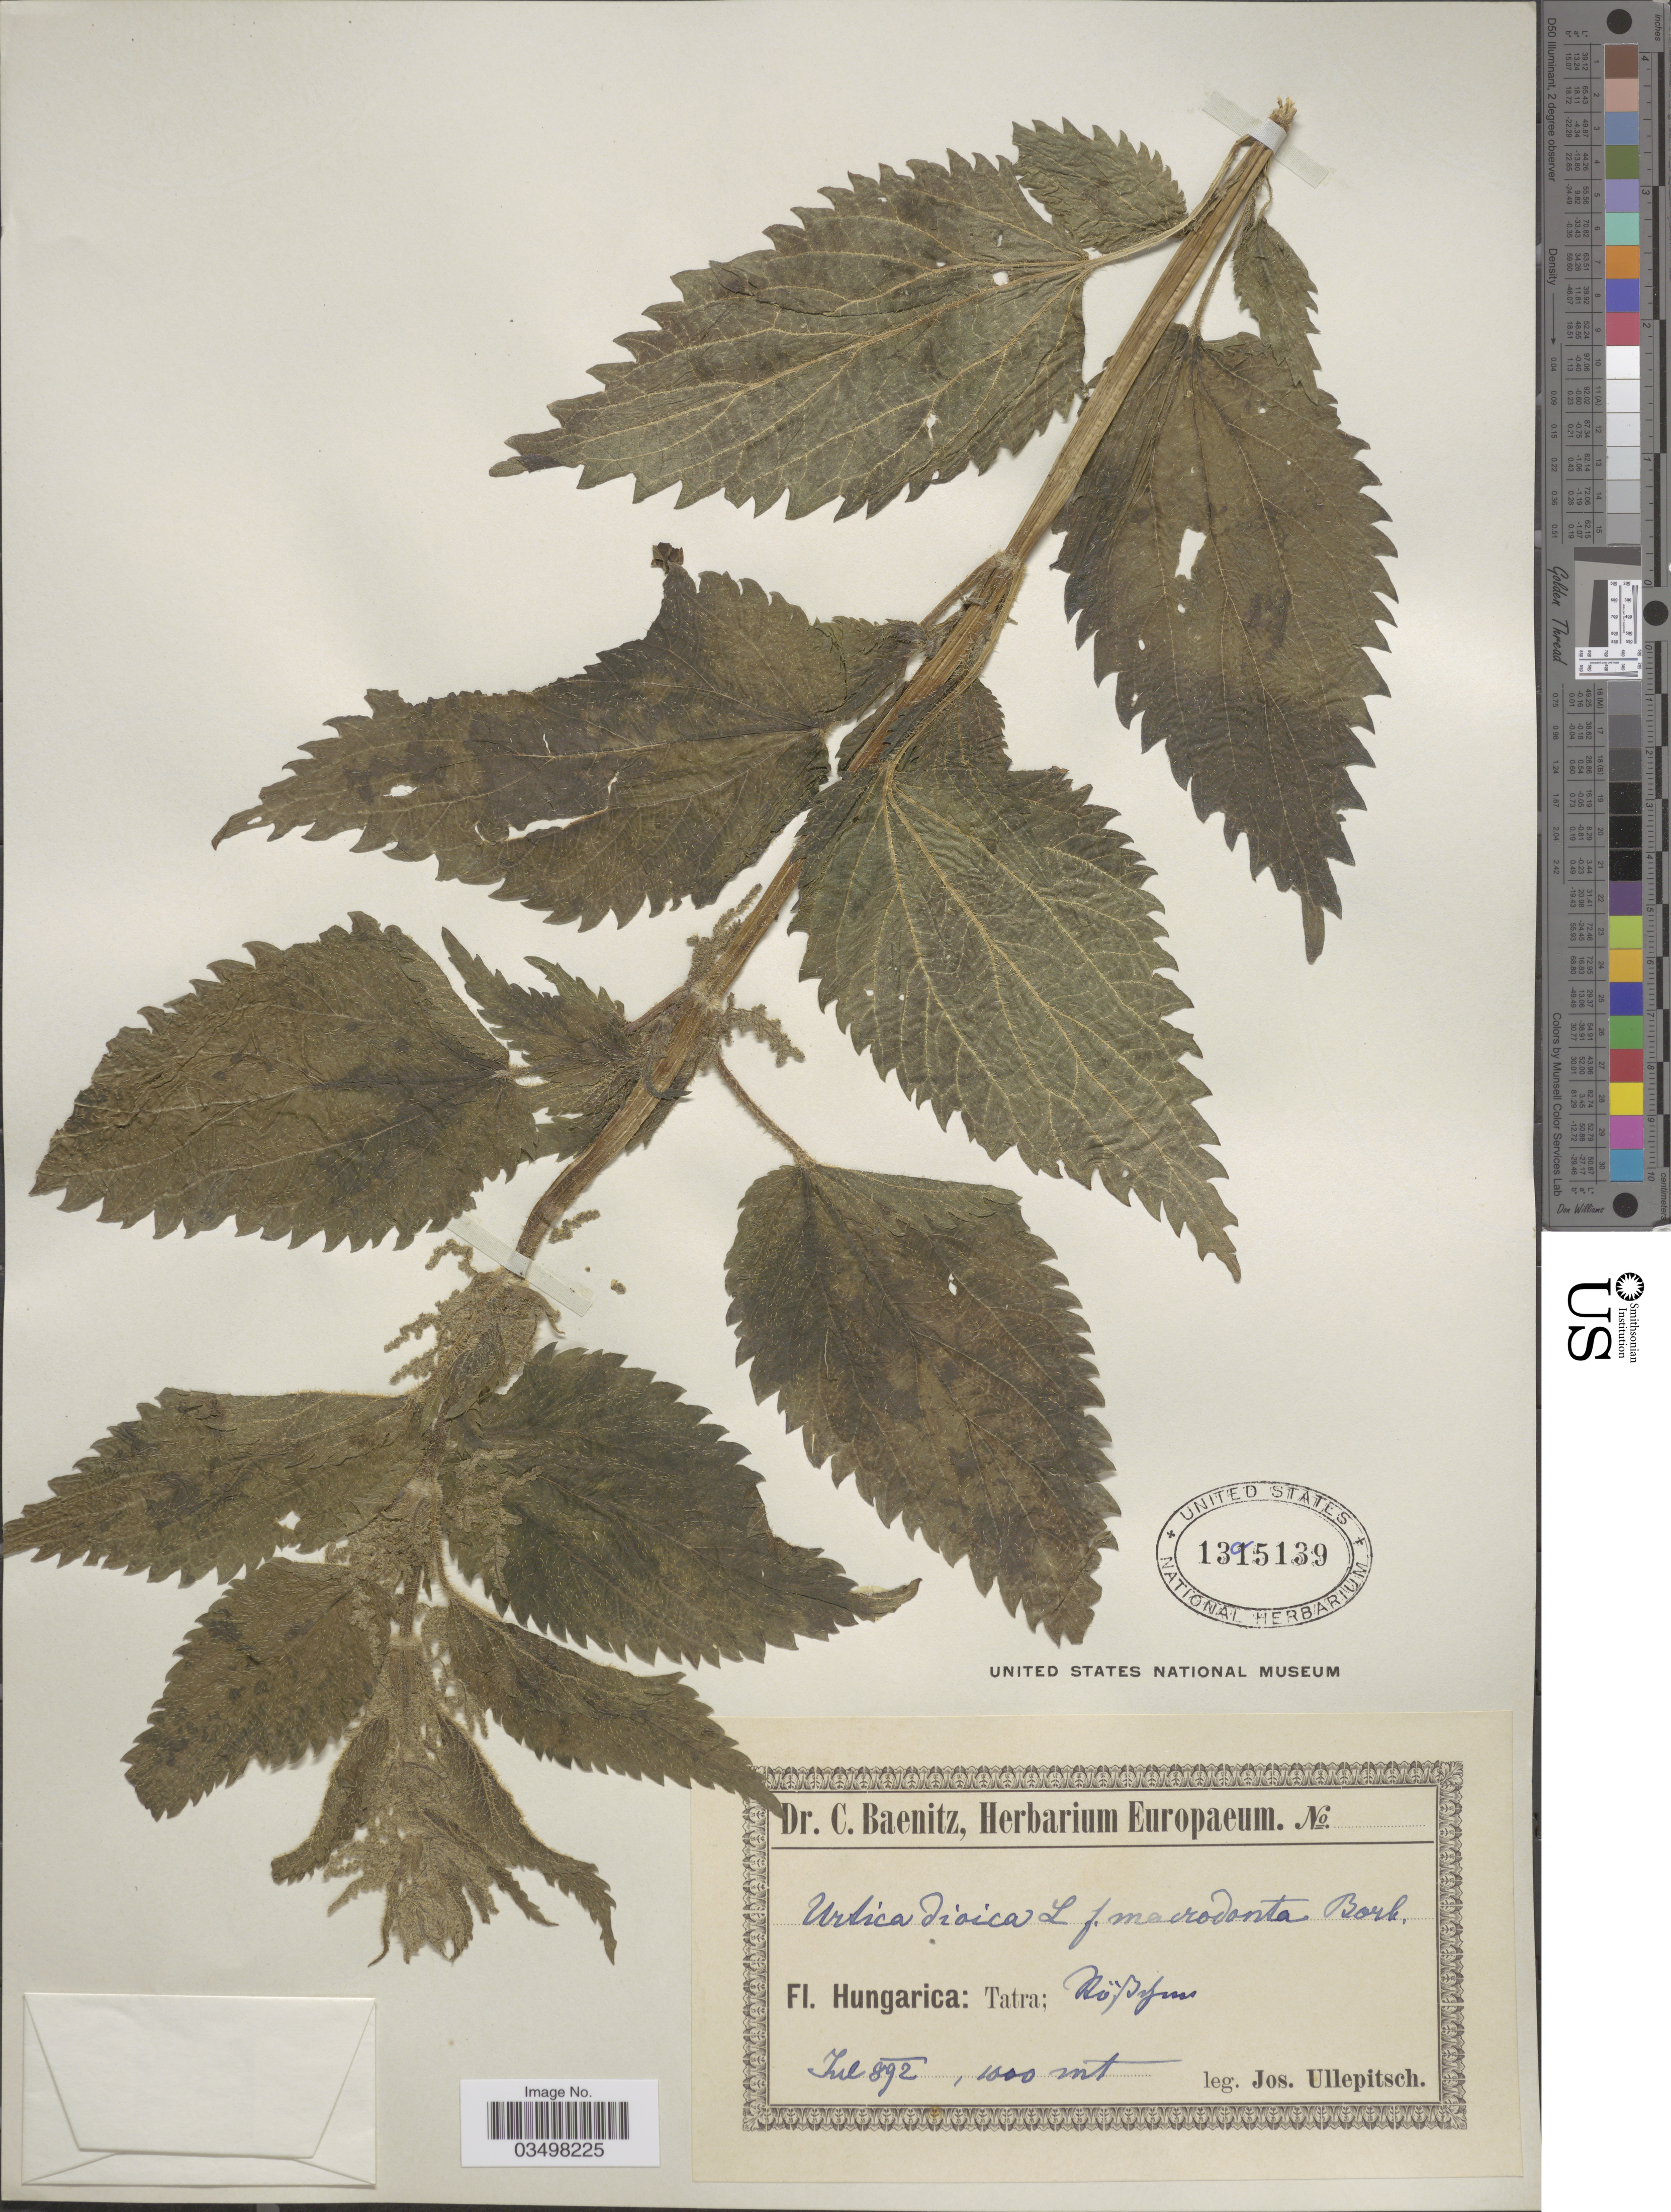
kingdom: Plantae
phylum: Tracheophyta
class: Magnoliopsida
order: Rosales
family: Urticaceae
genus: Urtica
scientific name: Urtica dioica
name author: L.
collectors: J. Ullepitsch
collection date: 1892-07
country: Hungary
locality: Tatra; Köfsgun*.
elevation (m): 1000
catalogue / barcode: US 1395139